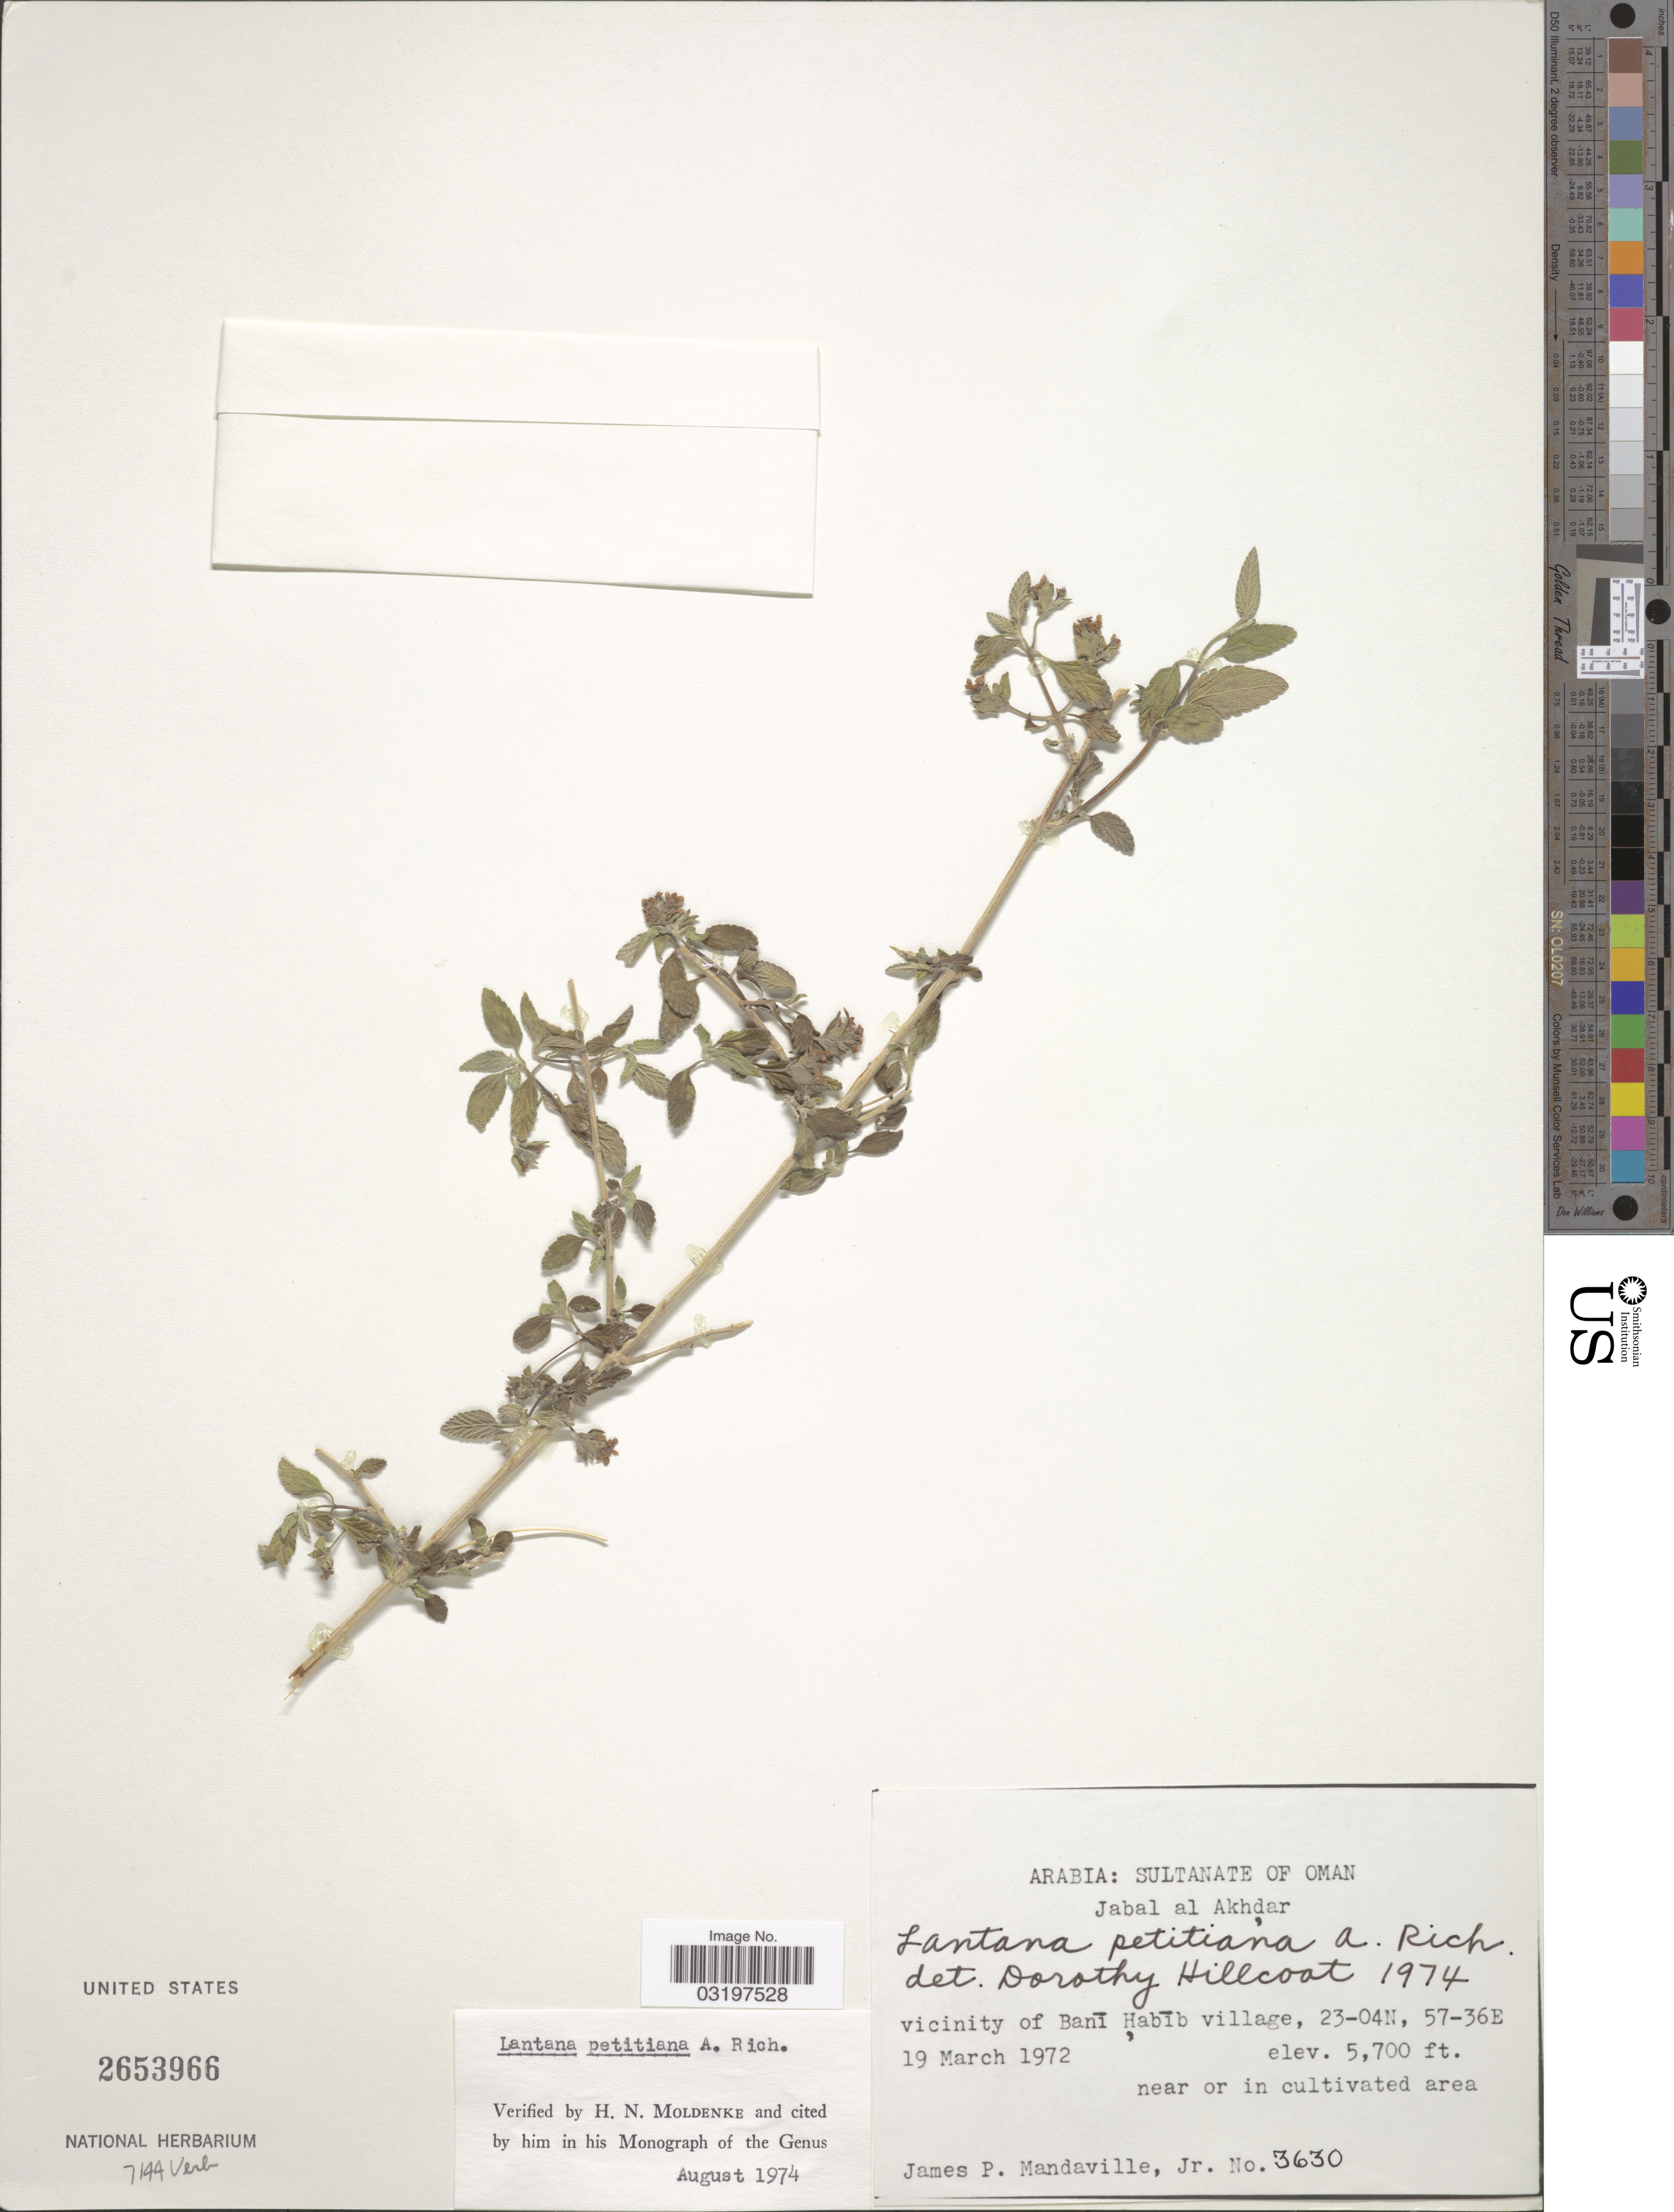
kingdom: Plantae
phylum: Tracheophyta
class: Magnoliopsida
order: Lamiales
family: Verbenaceae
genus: Lantana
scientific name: Lantana petitiana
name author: A. Rich.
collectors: J. Mandaville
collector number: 3630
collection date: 1972-03-19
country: Oman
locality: Arabia: Sultanate of Oman. Jabal al Akhdar. Vicinity of Banī Habīb village.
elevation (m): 1737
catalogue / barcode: US 2653966